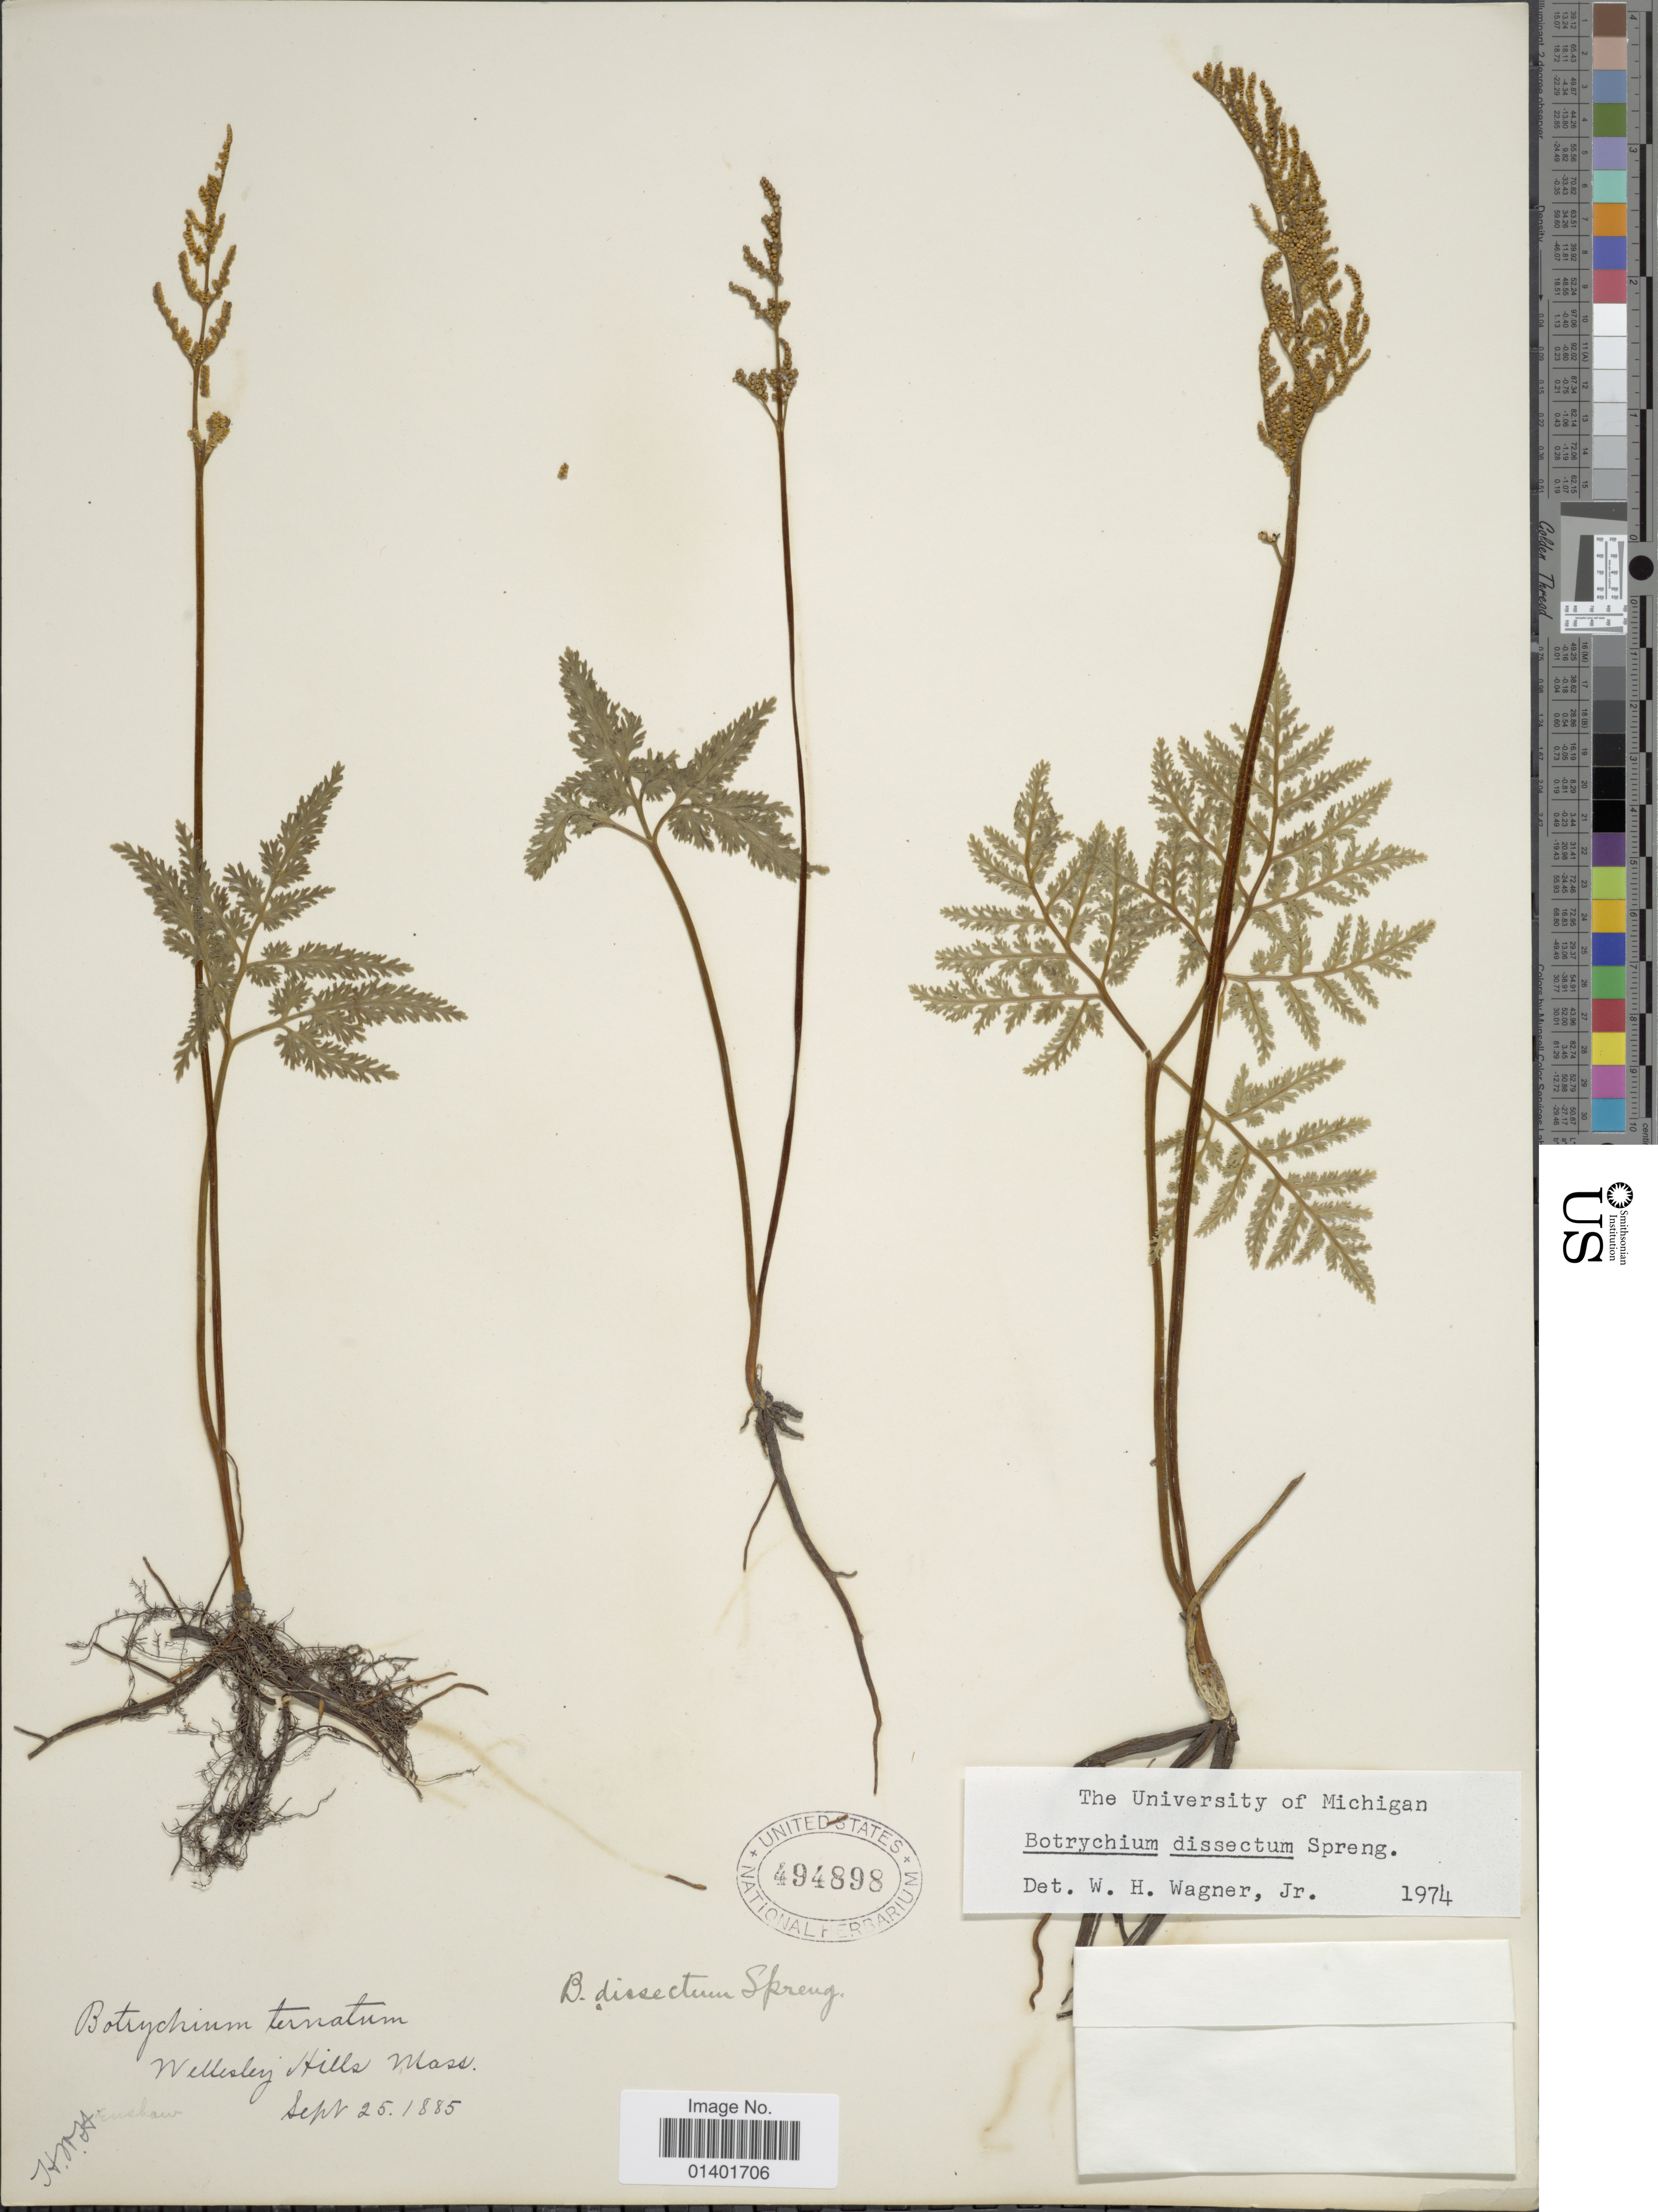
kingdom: Plantae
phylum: Tracheophyta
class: Polypodiopsida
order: Ophioglossales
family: Ophioglossaceae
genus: Botrychium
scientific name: Botrychium dissectum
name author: Spreng.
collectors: H. Henshaw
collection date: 1885-09-25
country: United States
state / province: Massachusetts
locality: Wellesley Hills.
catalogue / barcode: US 494898